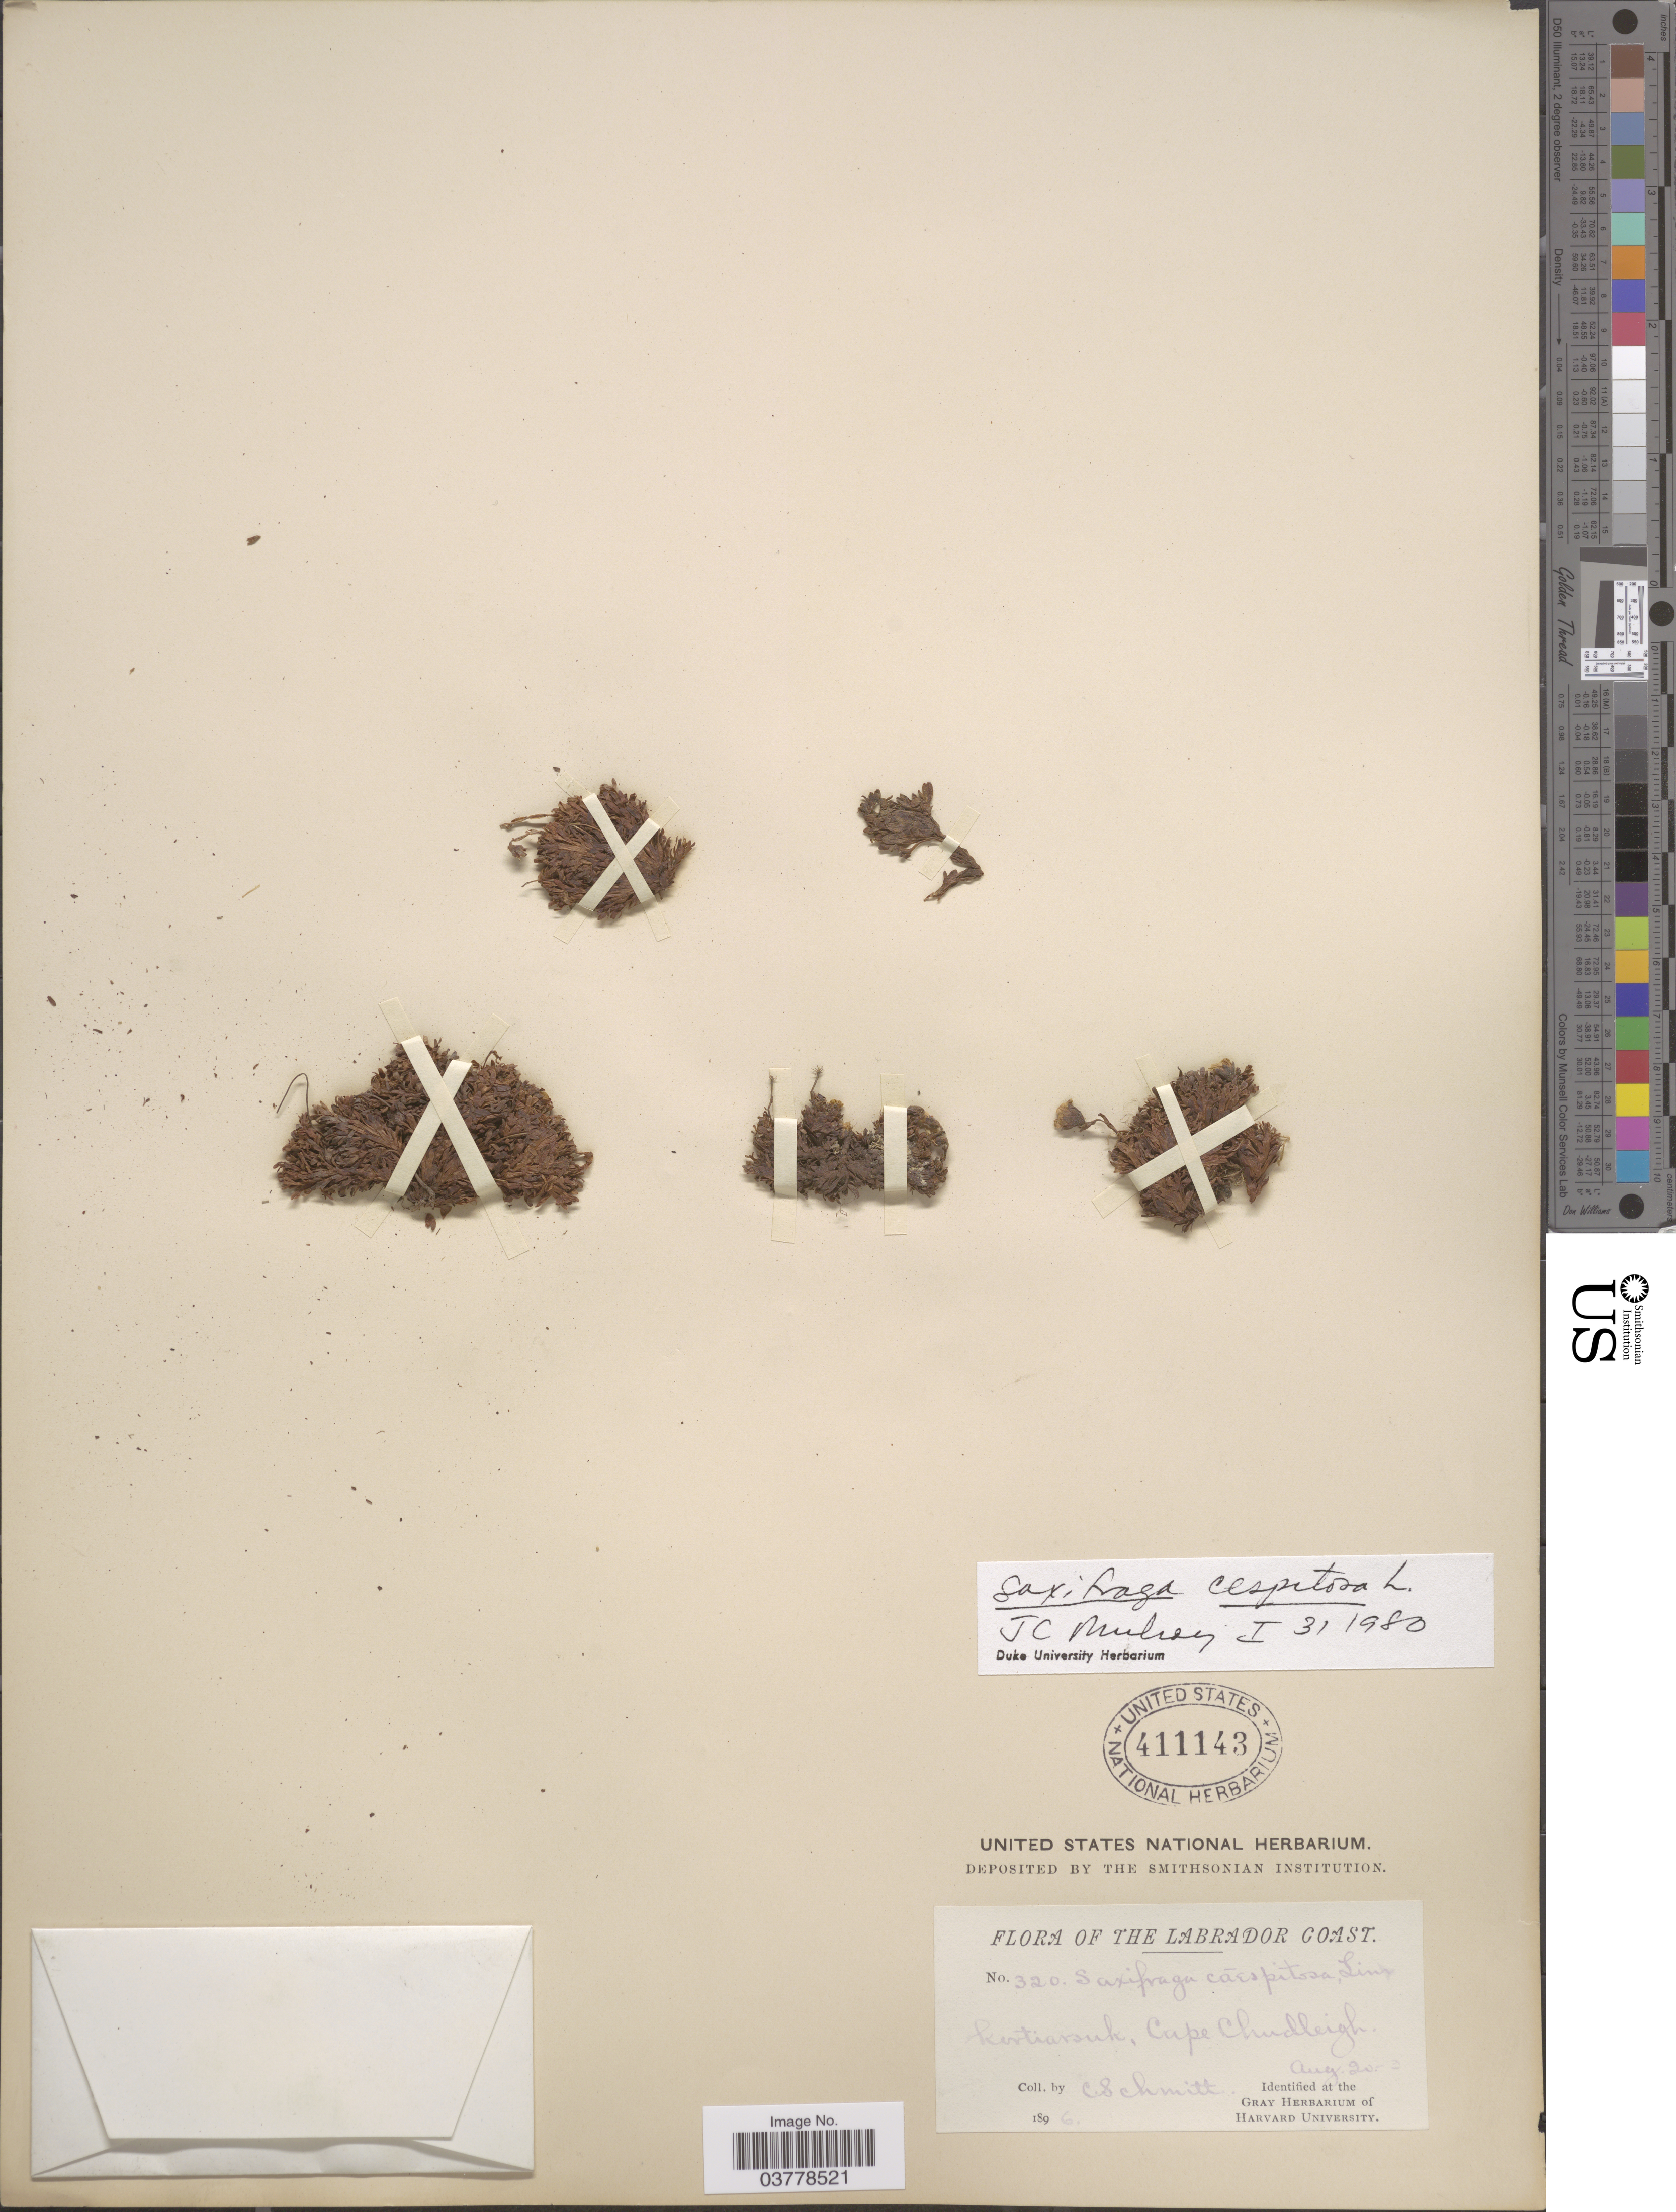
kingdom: Plantae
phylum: Tracheophyta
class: Magnoliopsida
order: Saxifragales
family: Saxifragaceae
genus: Saxifraga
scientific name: Saxifraga caespitosa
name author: L.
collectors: C. Schmitt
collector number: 320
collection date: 1896-08-03/1896-08-20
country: Canada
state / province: Newfoundland and Labrador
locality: The Labrador Coast. Kortiarsuk*, Cape Chudleigh.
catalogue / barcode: US 411143